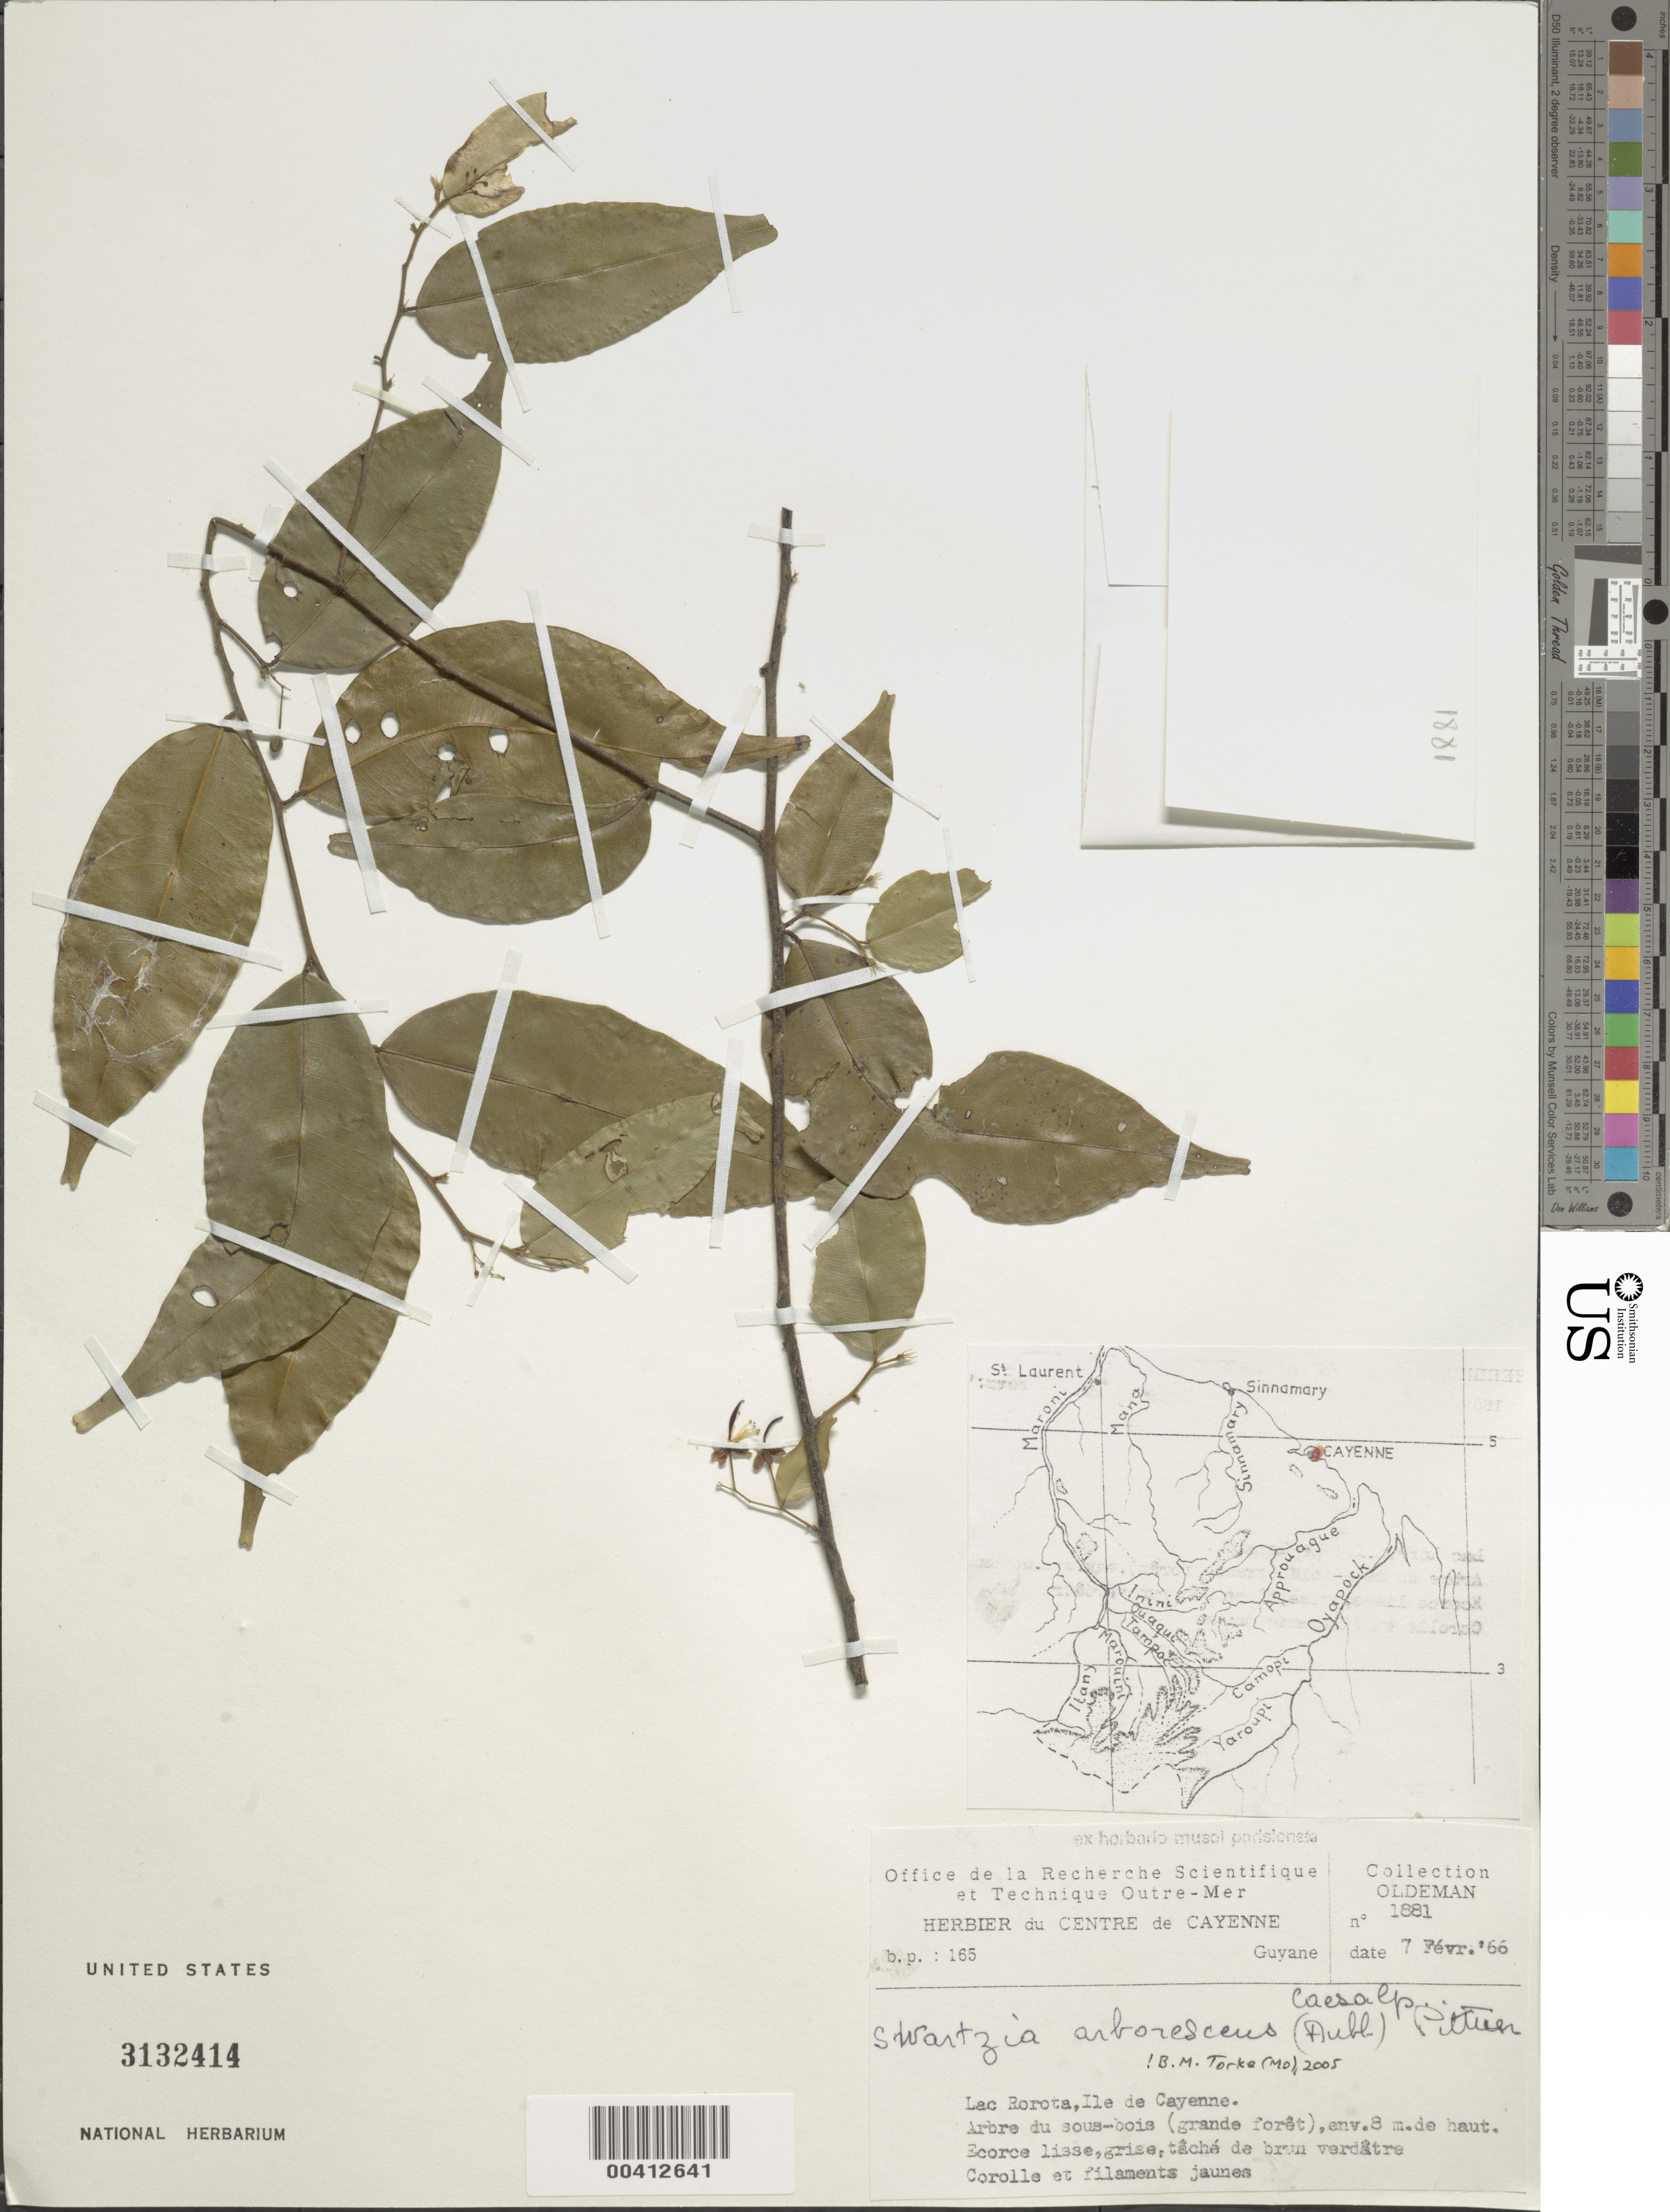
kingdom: Plantae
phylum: Tracheophyta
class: Magnoliopsida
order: Fabales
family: Fabaceae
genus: Swartzia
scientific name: Swartzia arborescens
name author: (Aubl.) Pittier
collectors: R. Oldeman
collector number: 1881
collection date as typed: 07 Feb 1966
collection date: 1966-02-07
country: French Guiana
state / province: Cayenne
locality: Lac rorota, ile de cayenne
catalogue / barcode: US 3132414